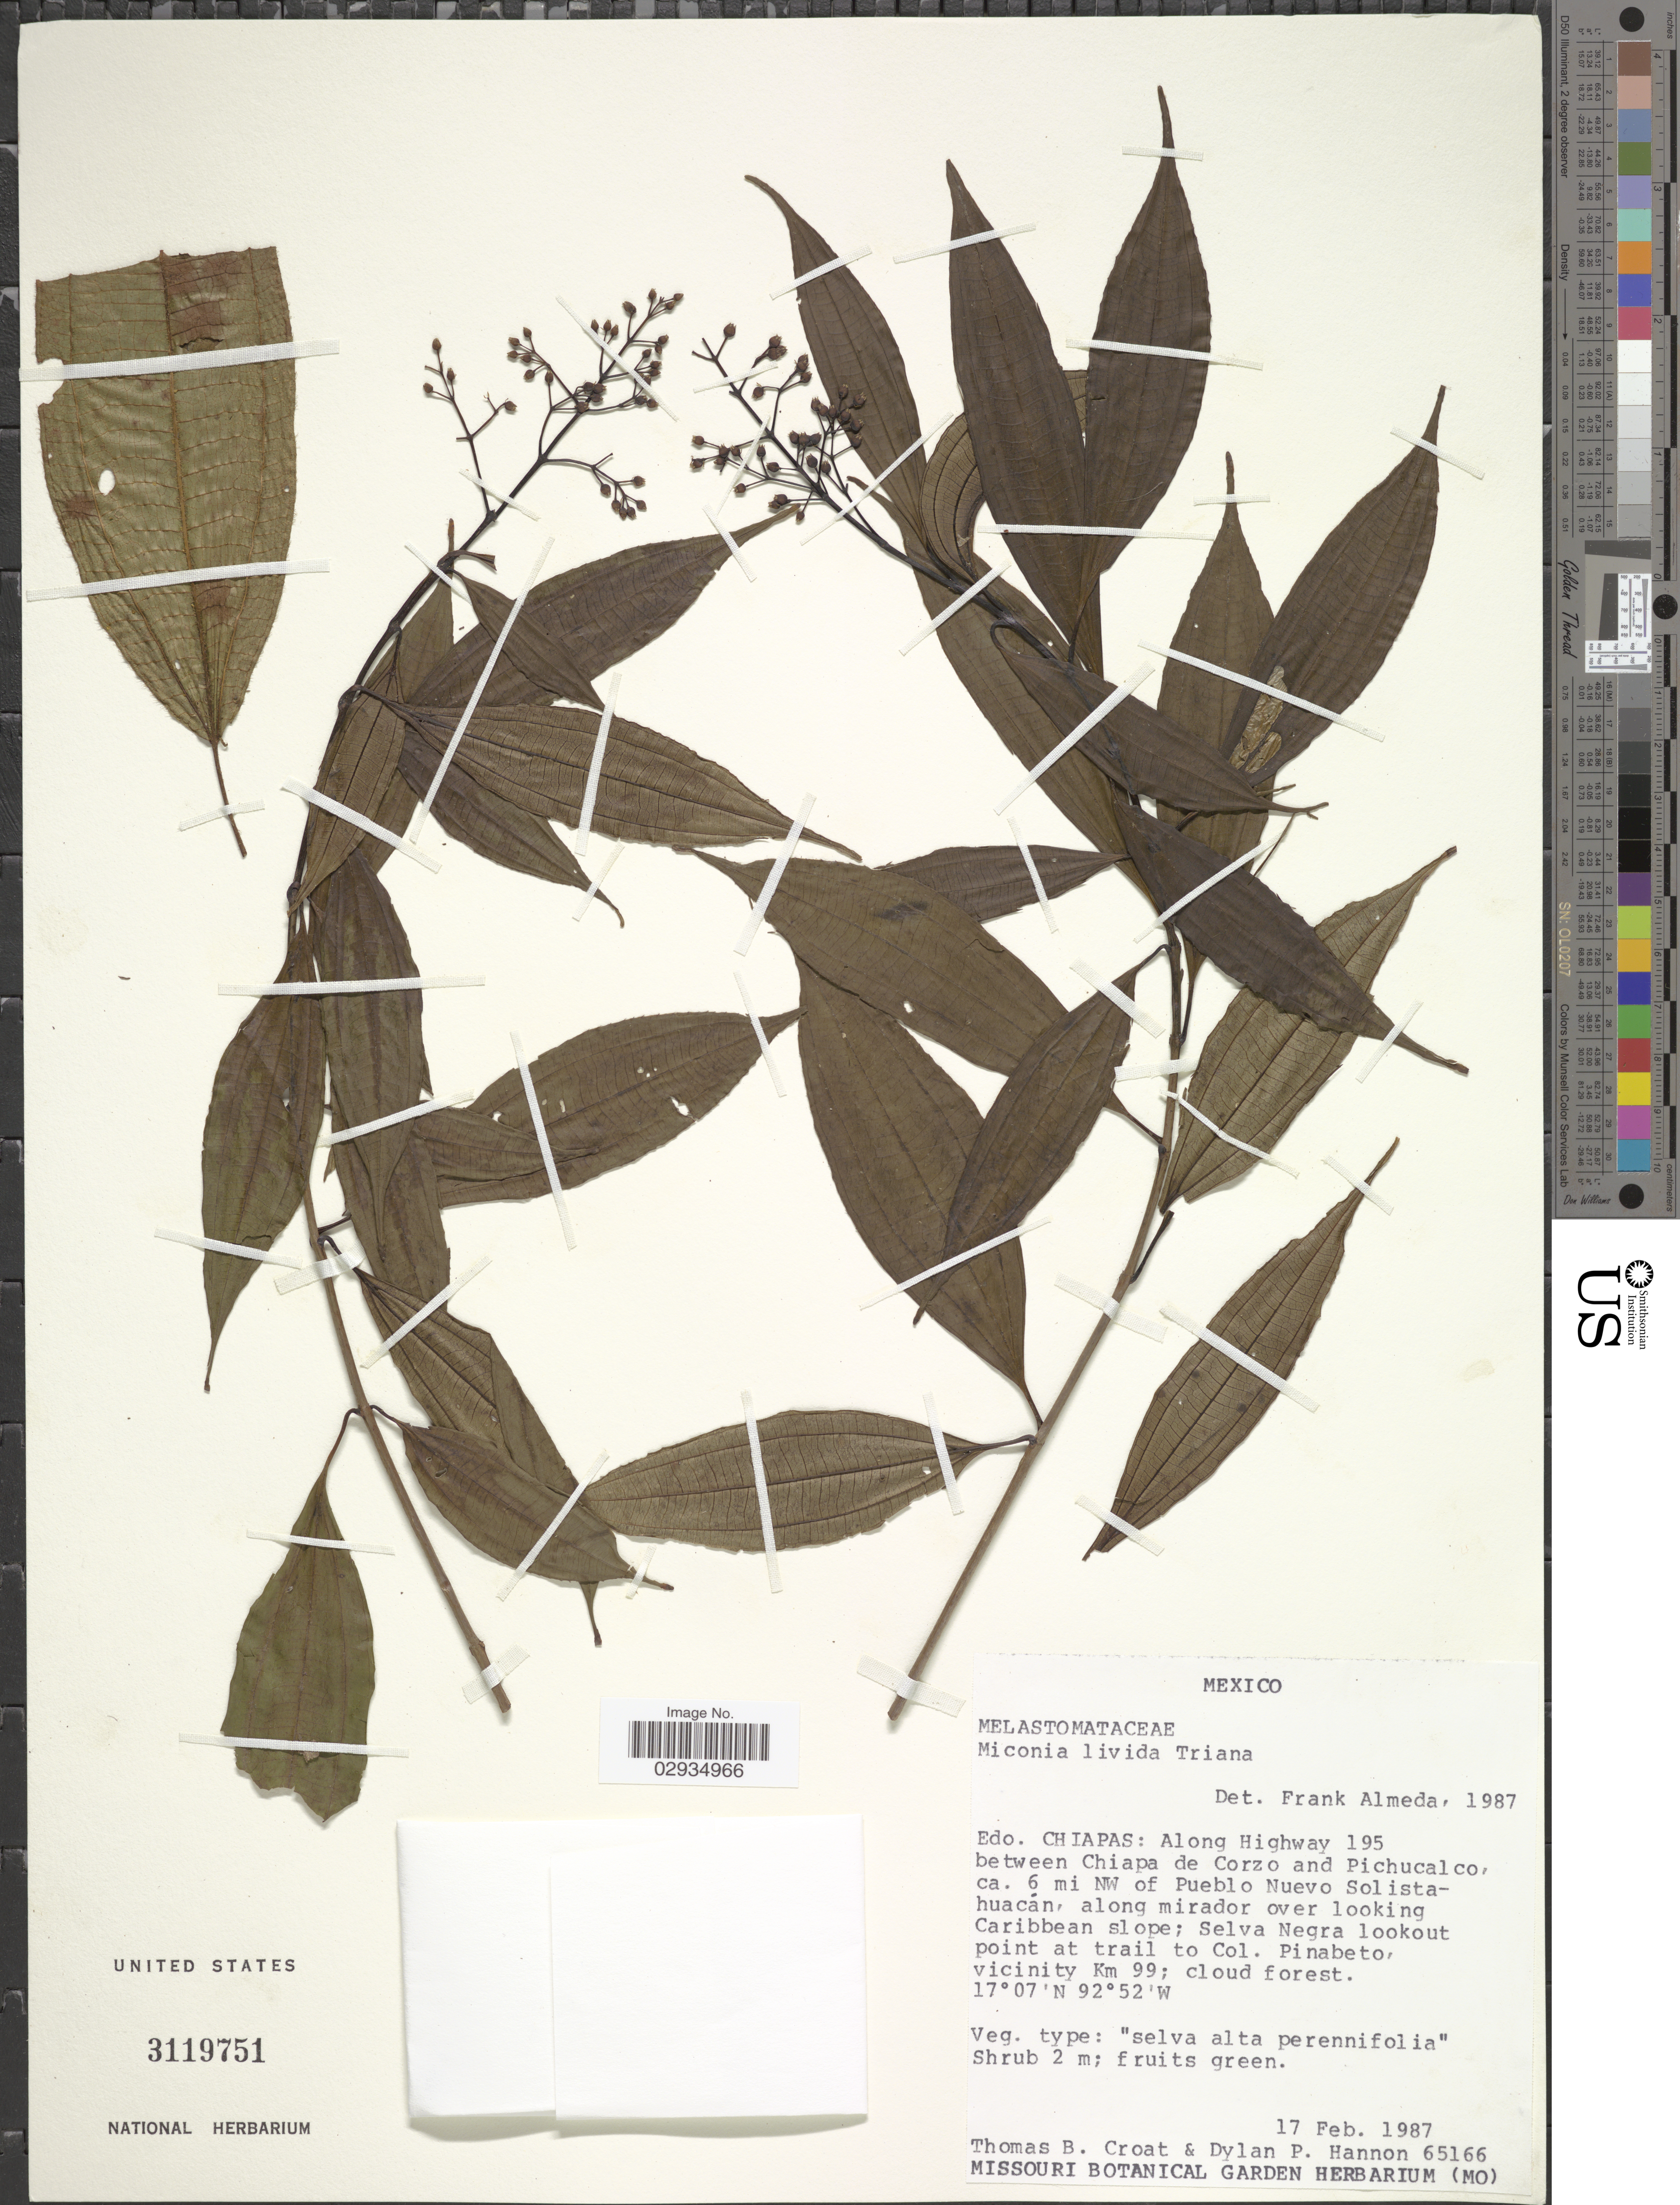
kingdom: Plantae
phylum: Tracheophyta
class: Magnoliopsida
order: Myrtales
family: Melastomataceae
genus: Miconia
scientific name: Miconia livida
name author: Triana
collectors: T. B. Croat & D. Hannon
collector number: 65166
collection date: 1987-02-17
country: Mexico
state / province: Chiapas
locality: Along Highway 195 between Chiapa de Corzo and Pichucalco, ca. 6 mi NW of Pueblo Nuevo Solistahuacán, along mirador over looking Caribbean slope; Selva Negra lookout point at trail to Col. Pinabeto, vicinity Km 99.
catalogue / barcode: US 3119751